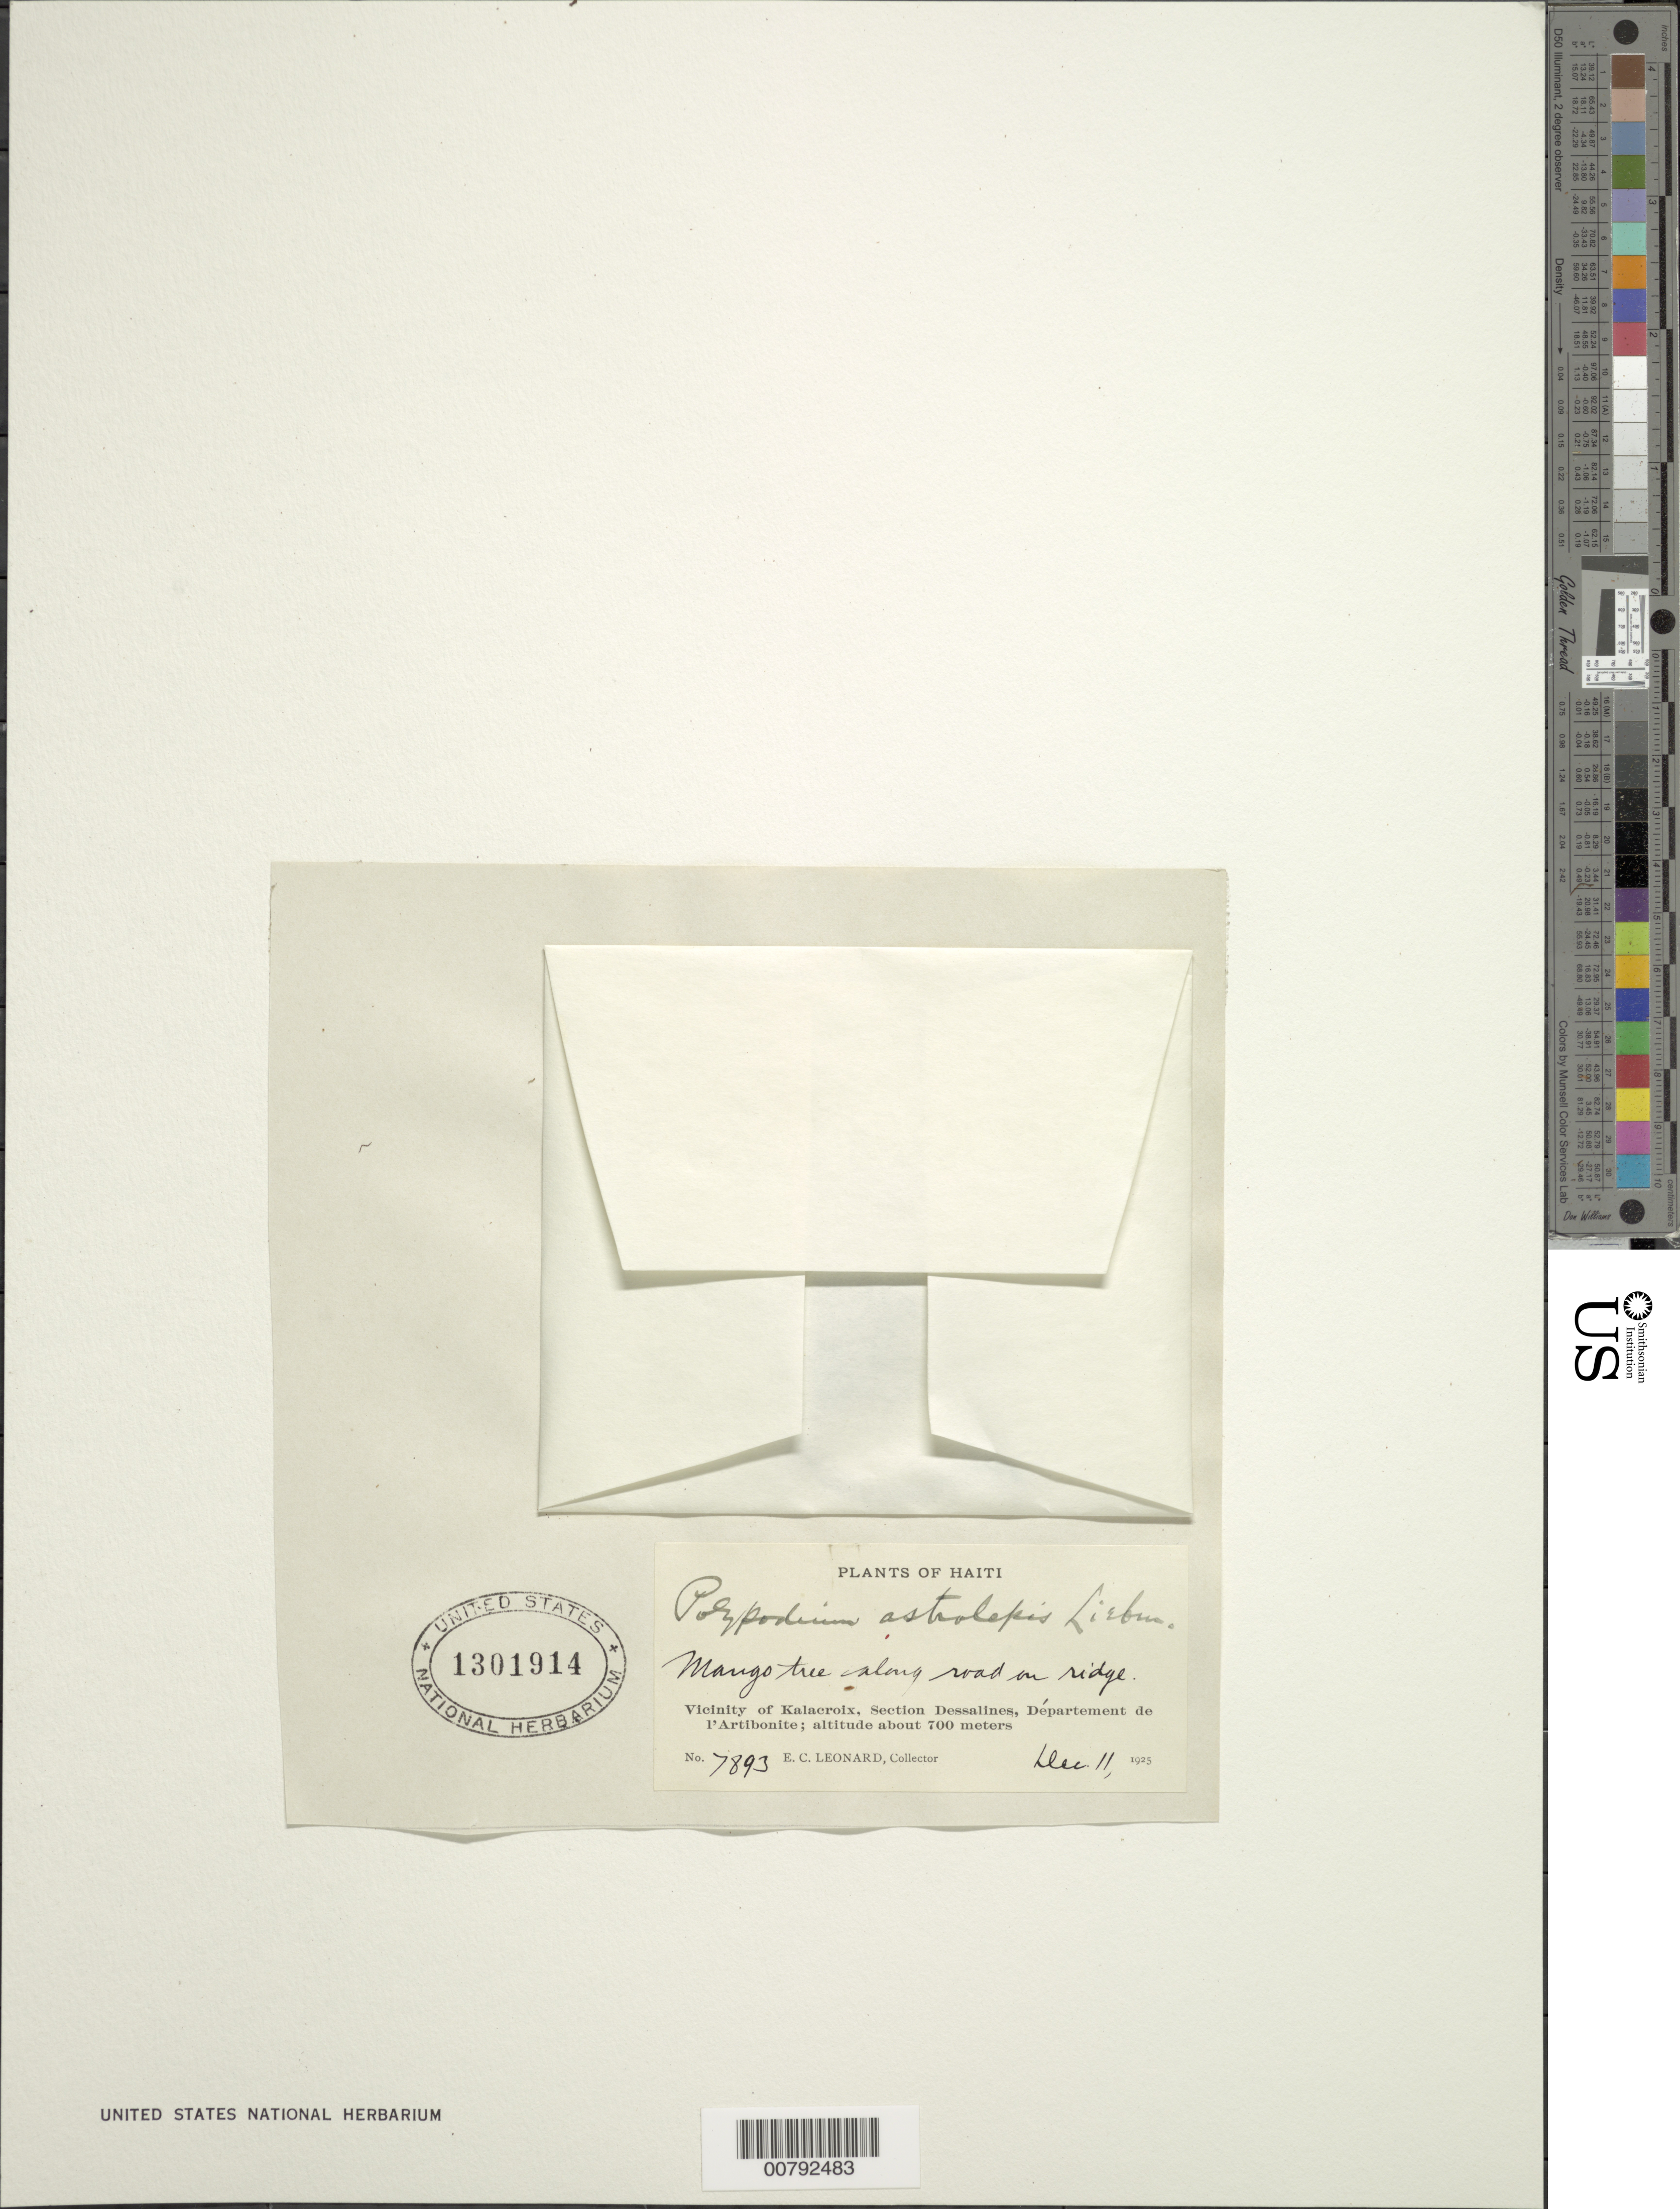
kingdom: Plantae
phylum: Tracheophyta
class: Polypodiopsida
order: Polypodiales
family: Polypodiaceae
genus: Pleopeltis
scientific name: Pleopeltis astrolepis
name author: (Liebm.) E. Fourn.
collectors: E. C. Leonard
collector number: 7893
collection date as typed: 11 Dec 1925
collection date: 1925-12-11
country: Haiti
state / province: Artibonite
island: Hispaniola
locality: Kalacroix, Section Dessalines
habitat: On ridge, mango tree along road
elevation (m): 700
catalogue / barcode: US 1301914